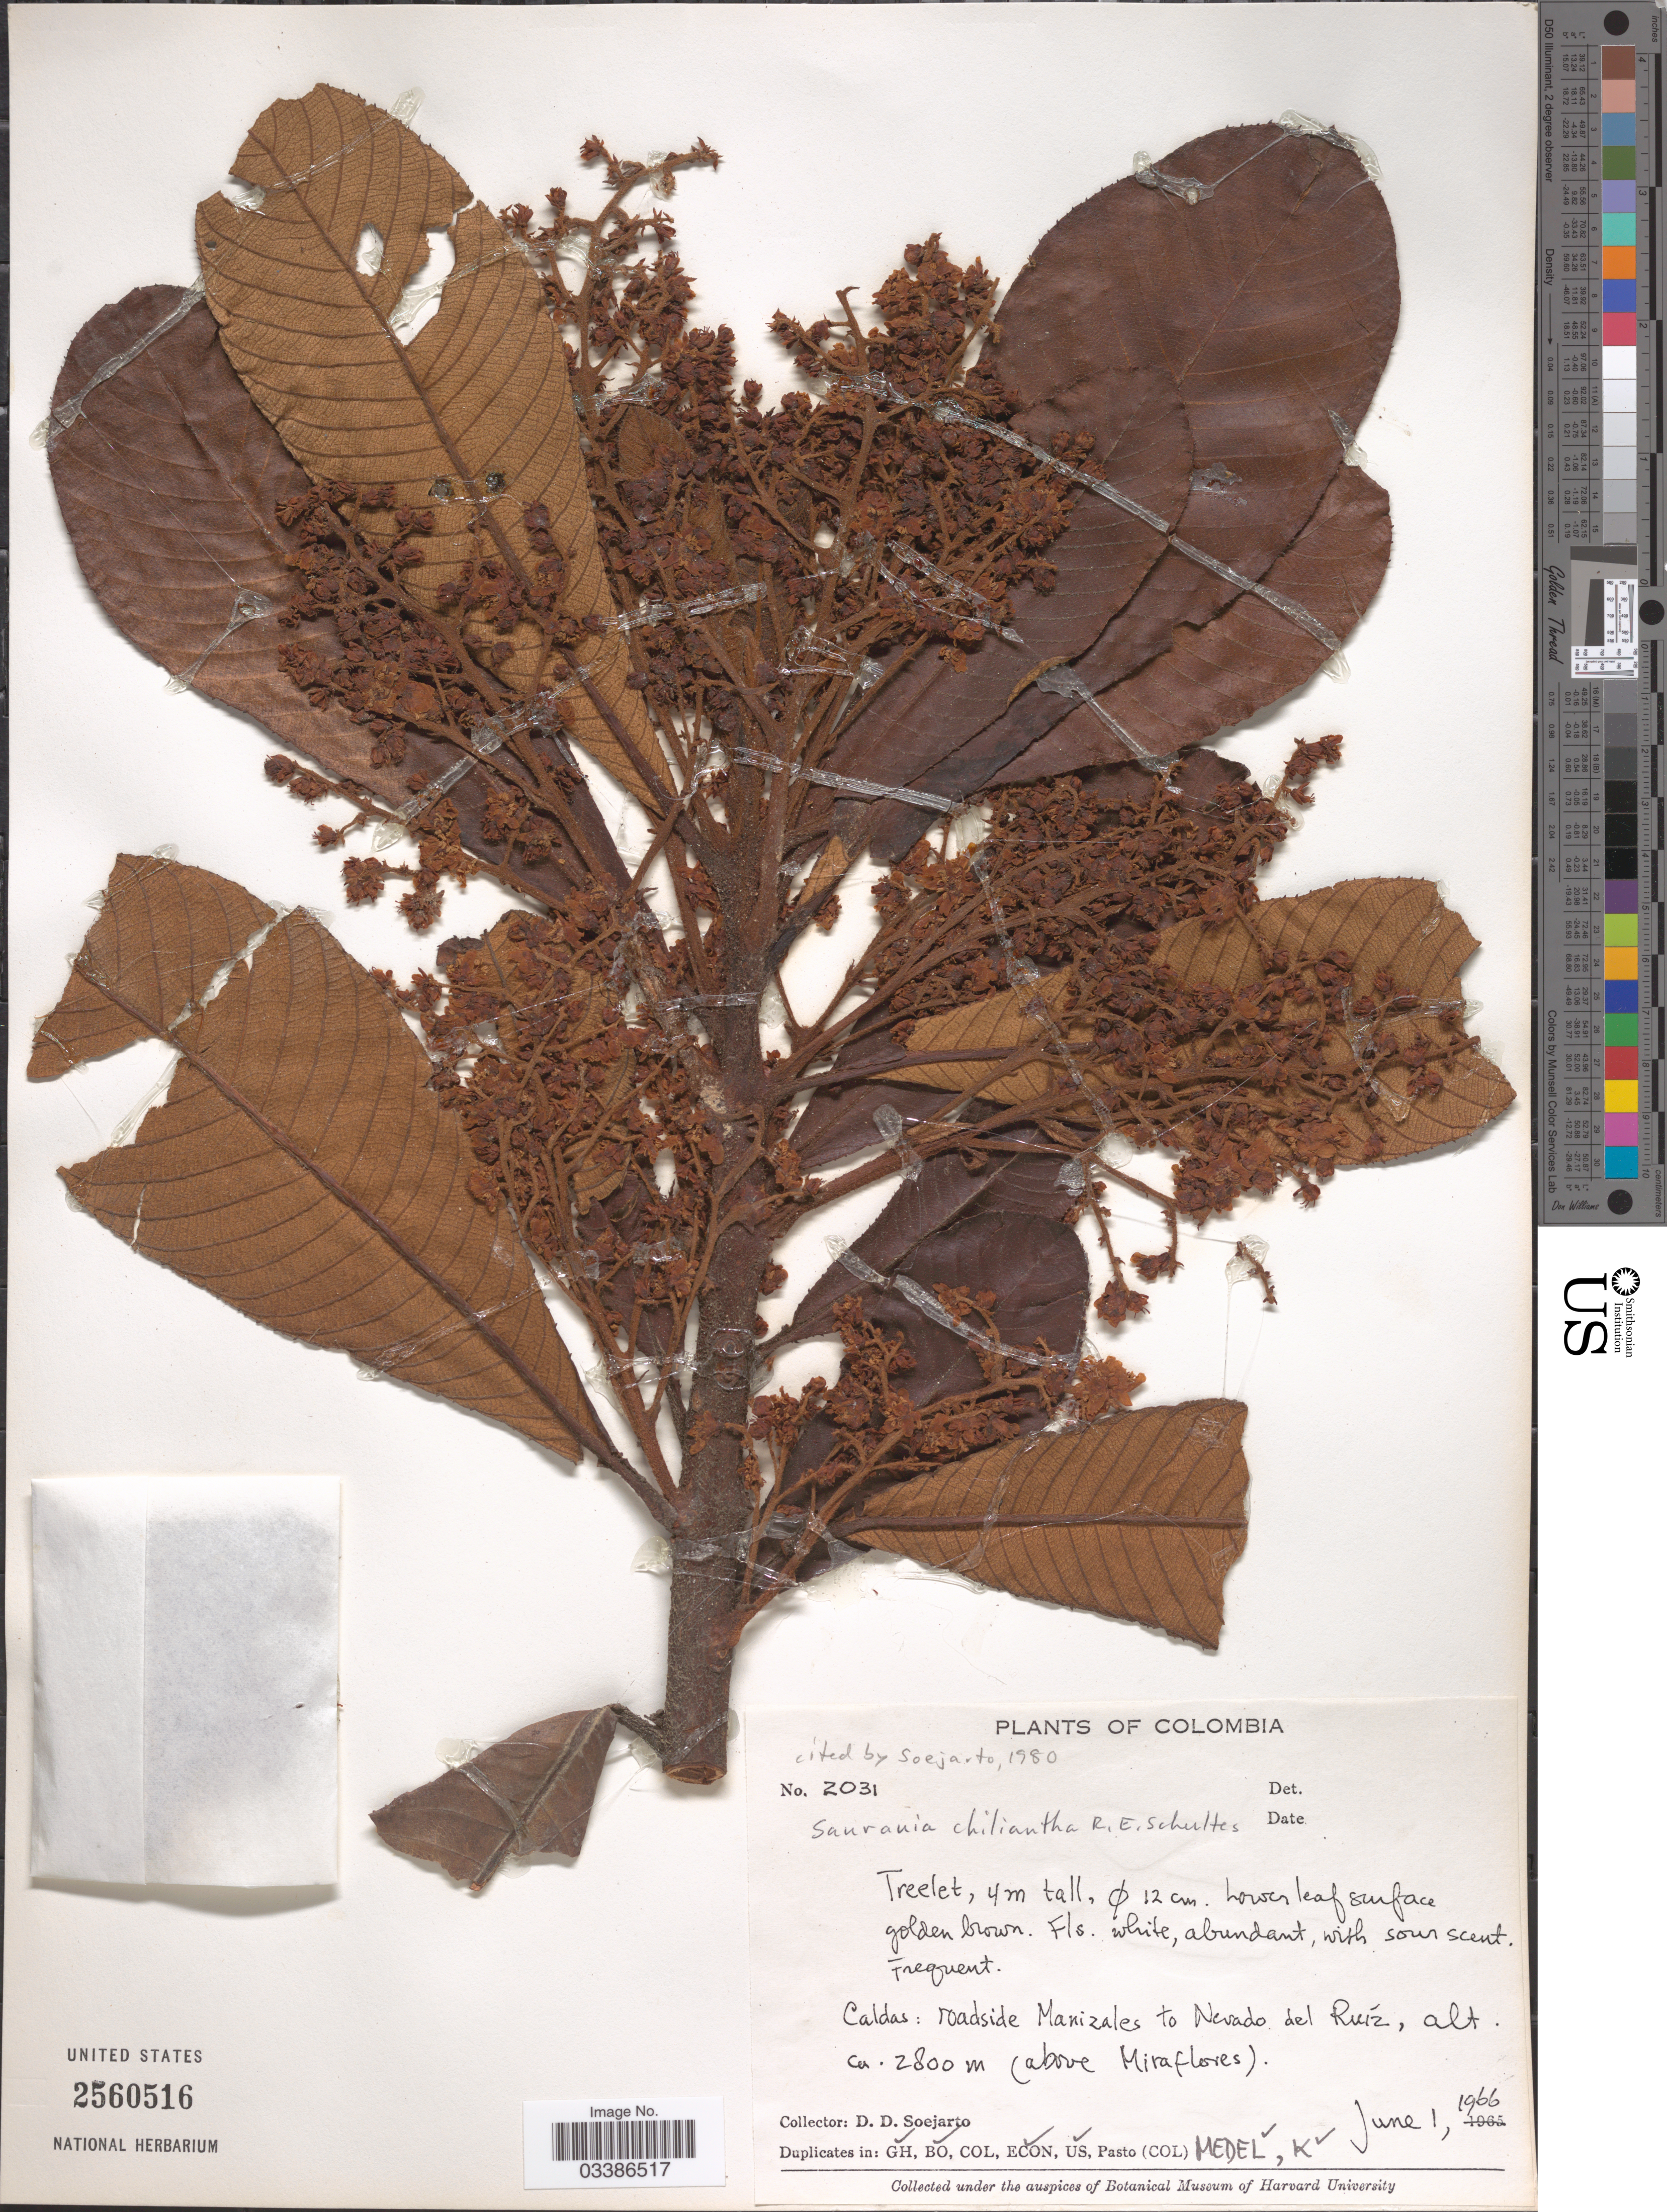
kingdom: Plantae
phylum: Tracheophyta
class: Magnoliopsida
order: Ericales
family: Actinidiaceae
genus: Saurauia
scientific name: Saurauia chiliantha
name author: R.E. Schult.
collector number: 2031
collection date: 1966-06-01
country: Colombia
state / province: Caldas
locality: Roadside Manizales to Nevado del Ruíz (above Miraflores).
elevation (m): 2800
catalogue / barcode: US 2560516